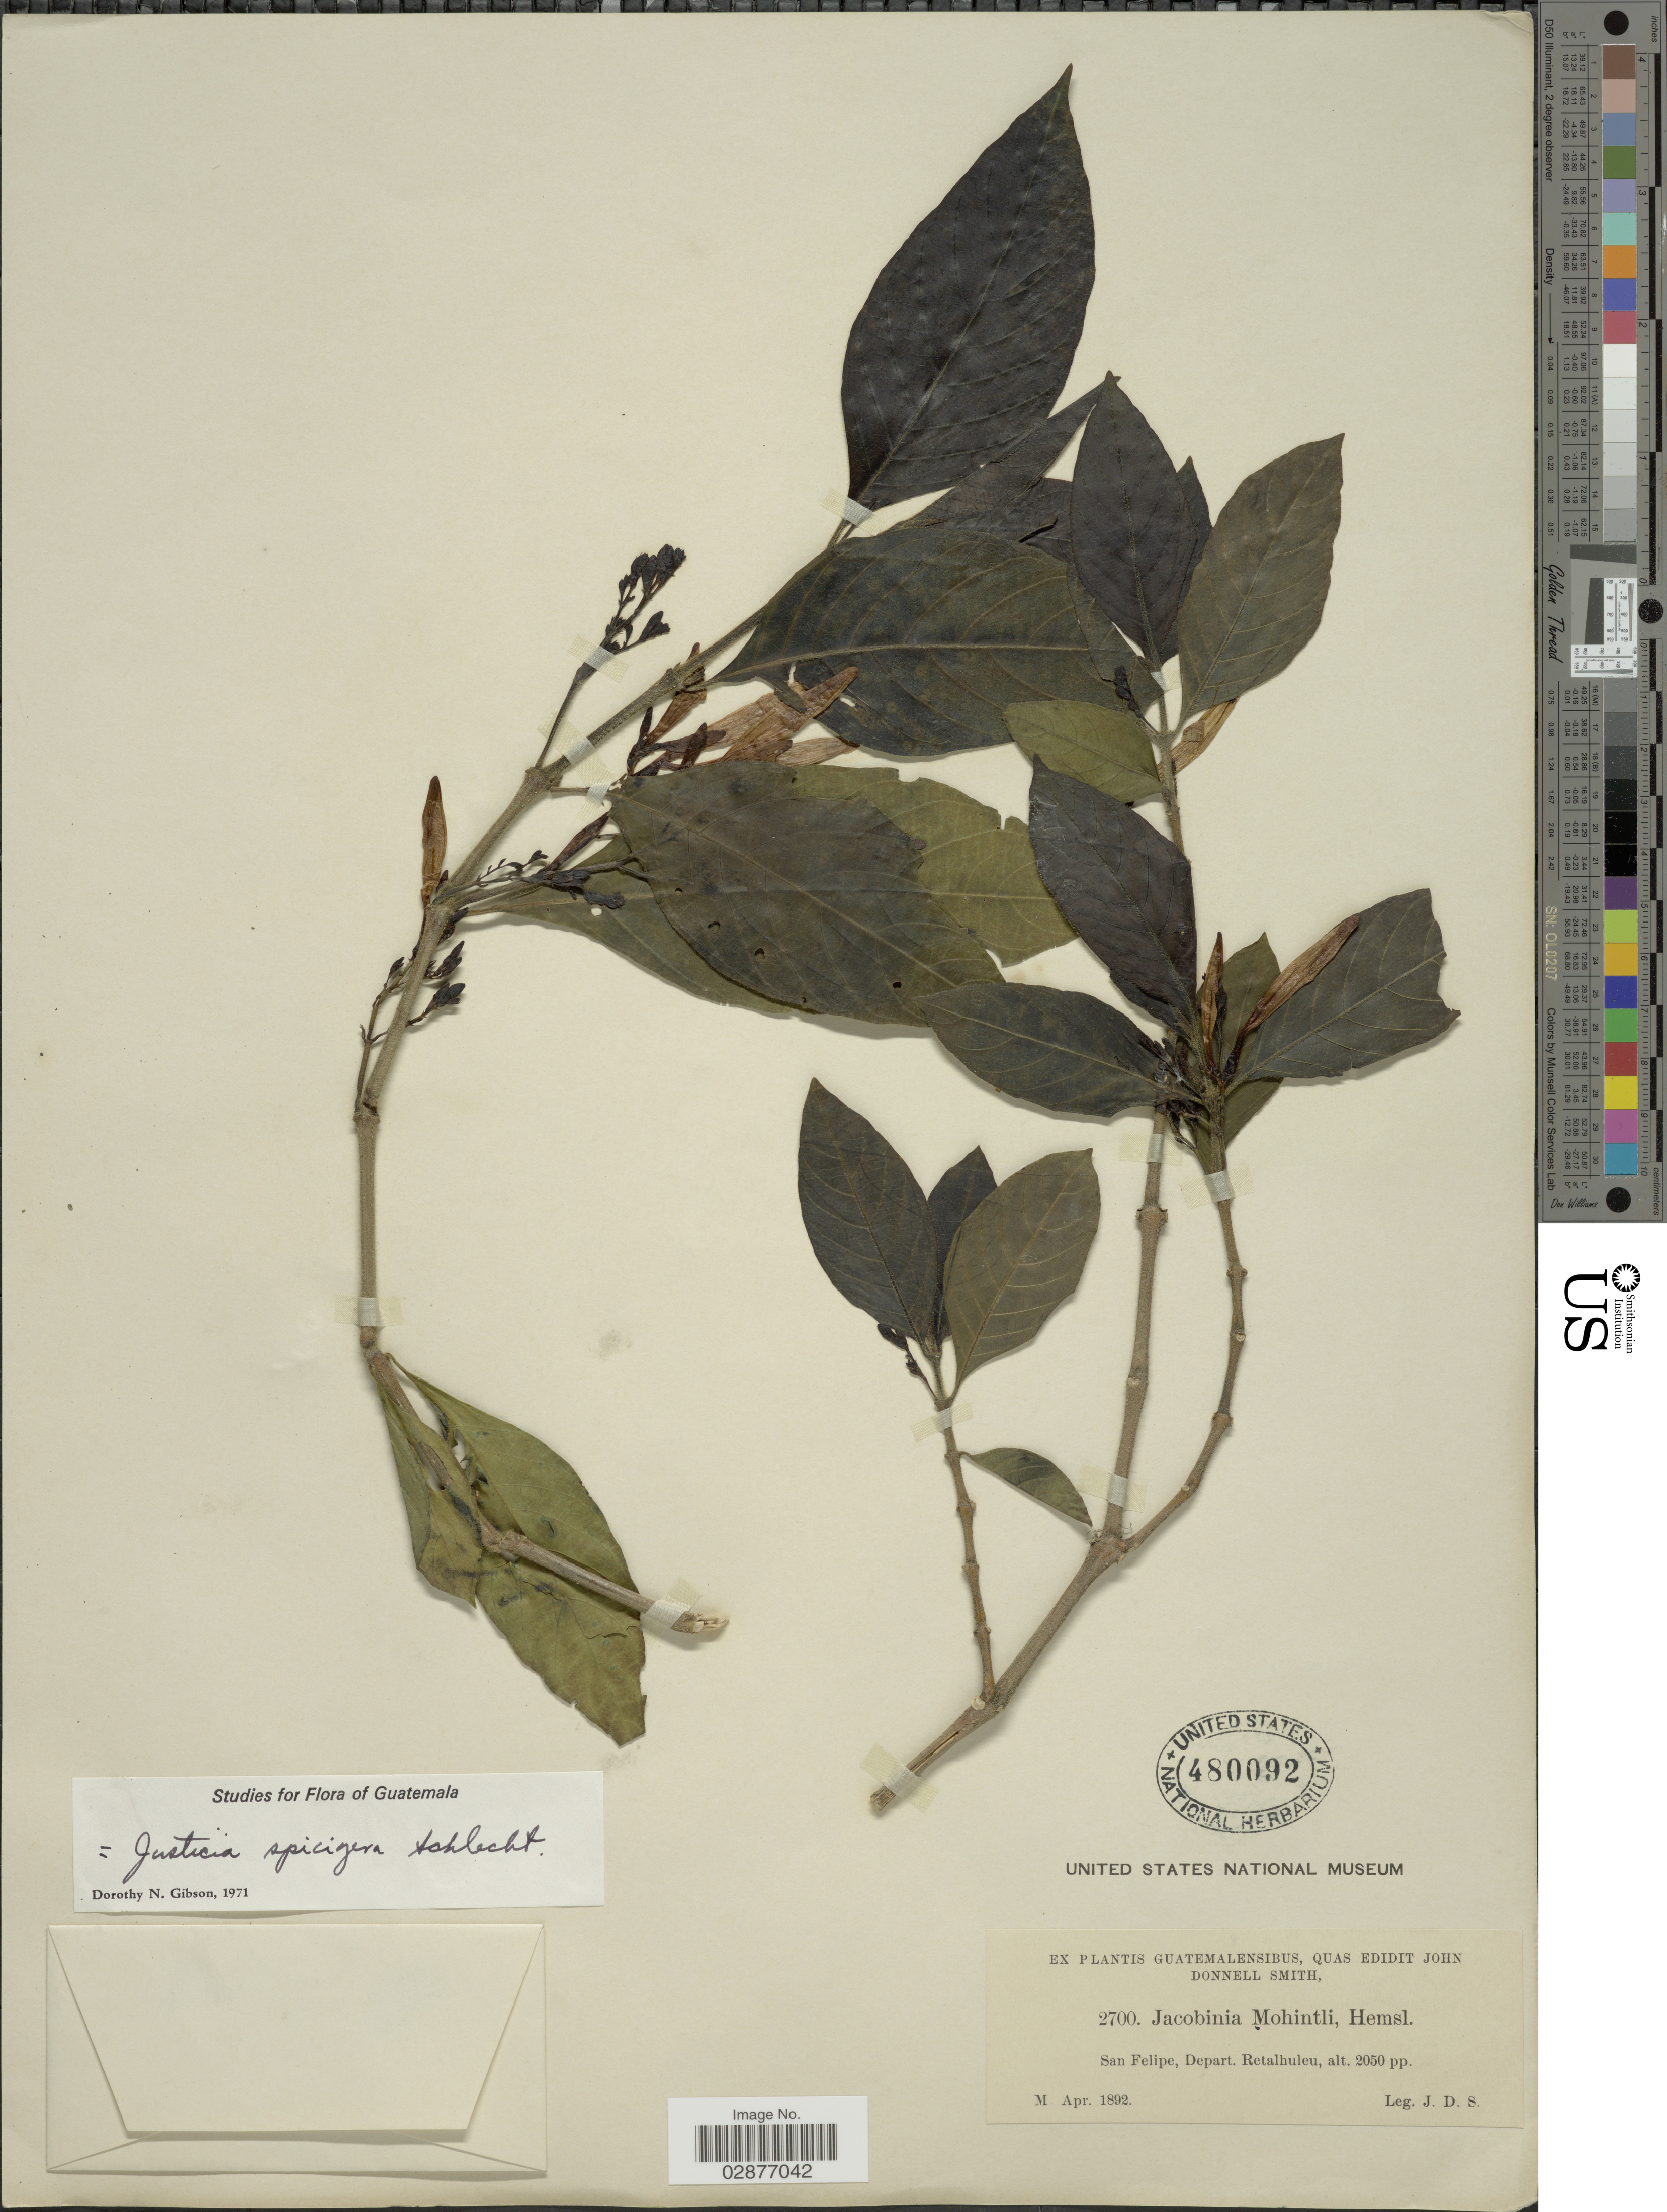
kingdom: Plantae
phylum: Tracheophyta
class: Magnoliopsida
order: Lamiales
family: Acanthaceae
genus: Justicia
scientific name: Justicia spicigera 'Sidicaro'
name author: Schltdl.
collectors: J. Donnell Smith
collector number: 2700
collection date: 1892-04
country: Guatemala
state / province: Retalhuleu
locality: San Felipe, Depart. Retalhuleu.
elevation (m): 625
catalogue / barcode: US 480092